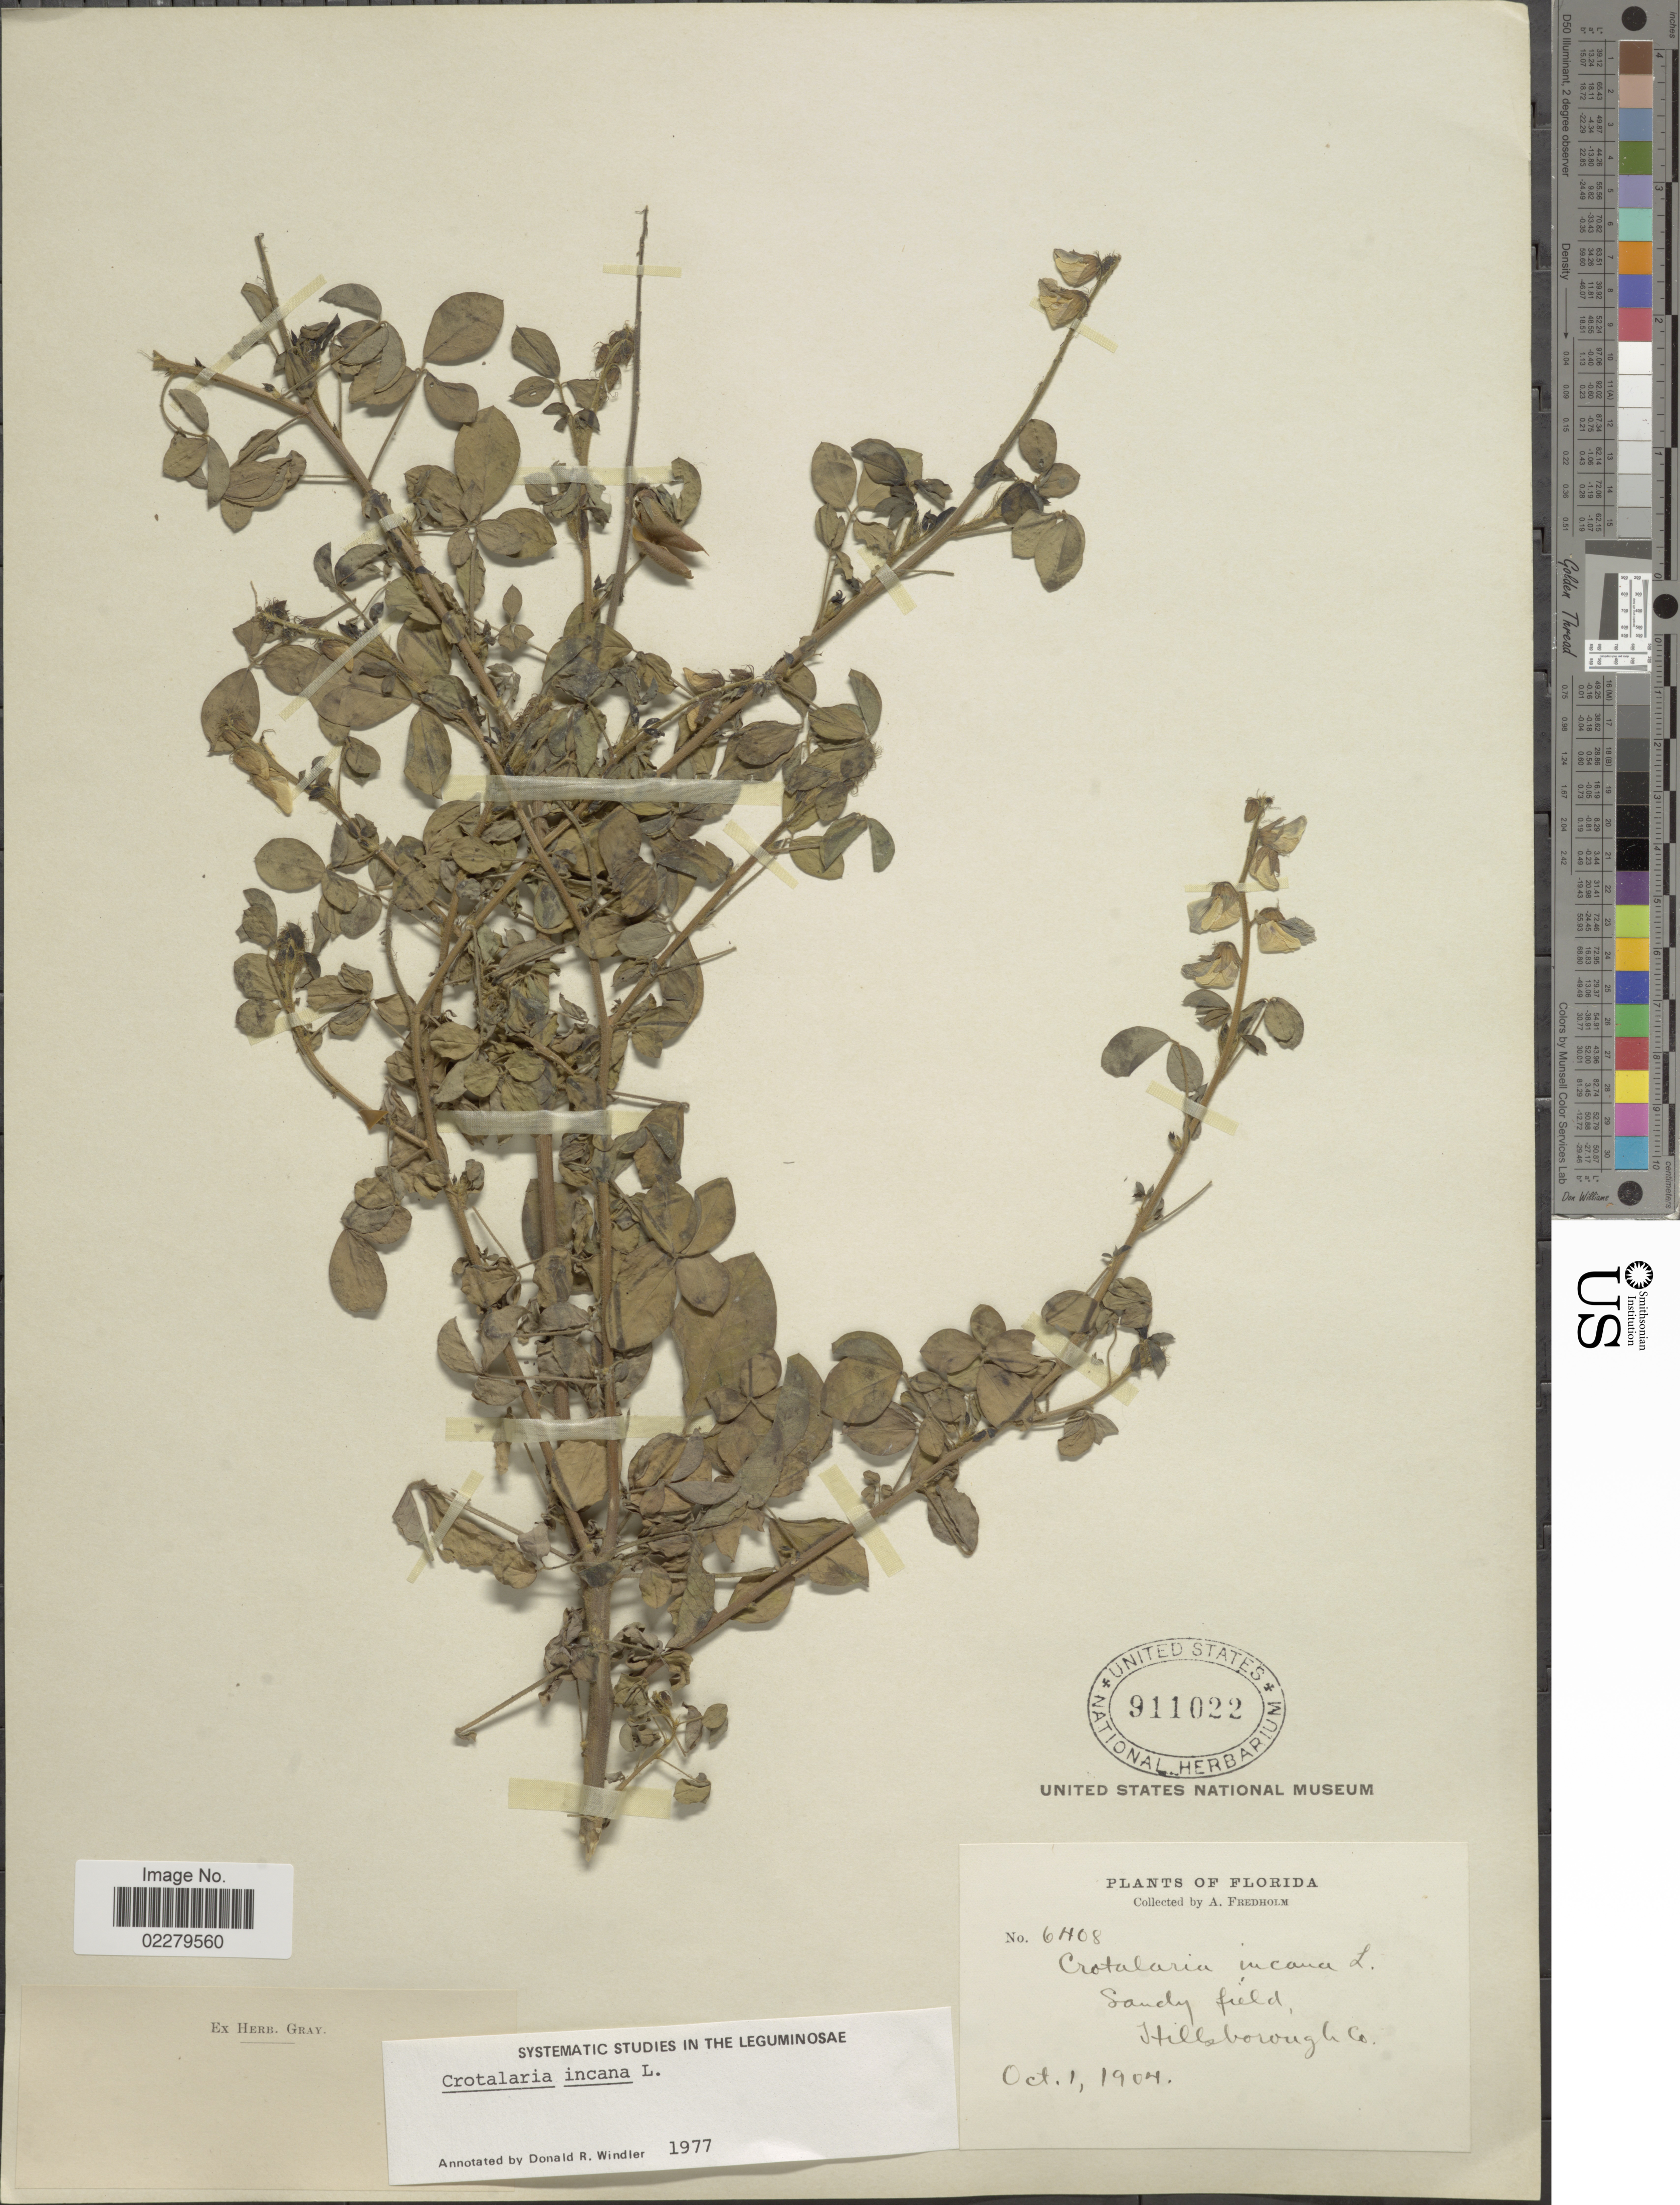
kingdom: Plantae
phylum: Tracheophyta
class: Magnoliopsida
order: Fabales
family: Fabaceae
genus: Crotalaria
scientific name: Crotalaria incana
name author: L.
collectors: A. Fredholm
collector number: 6408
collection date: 1904-10-01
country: United States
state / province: Florida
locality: Sandy field, Hillsborough Co.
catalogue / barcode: US 911022